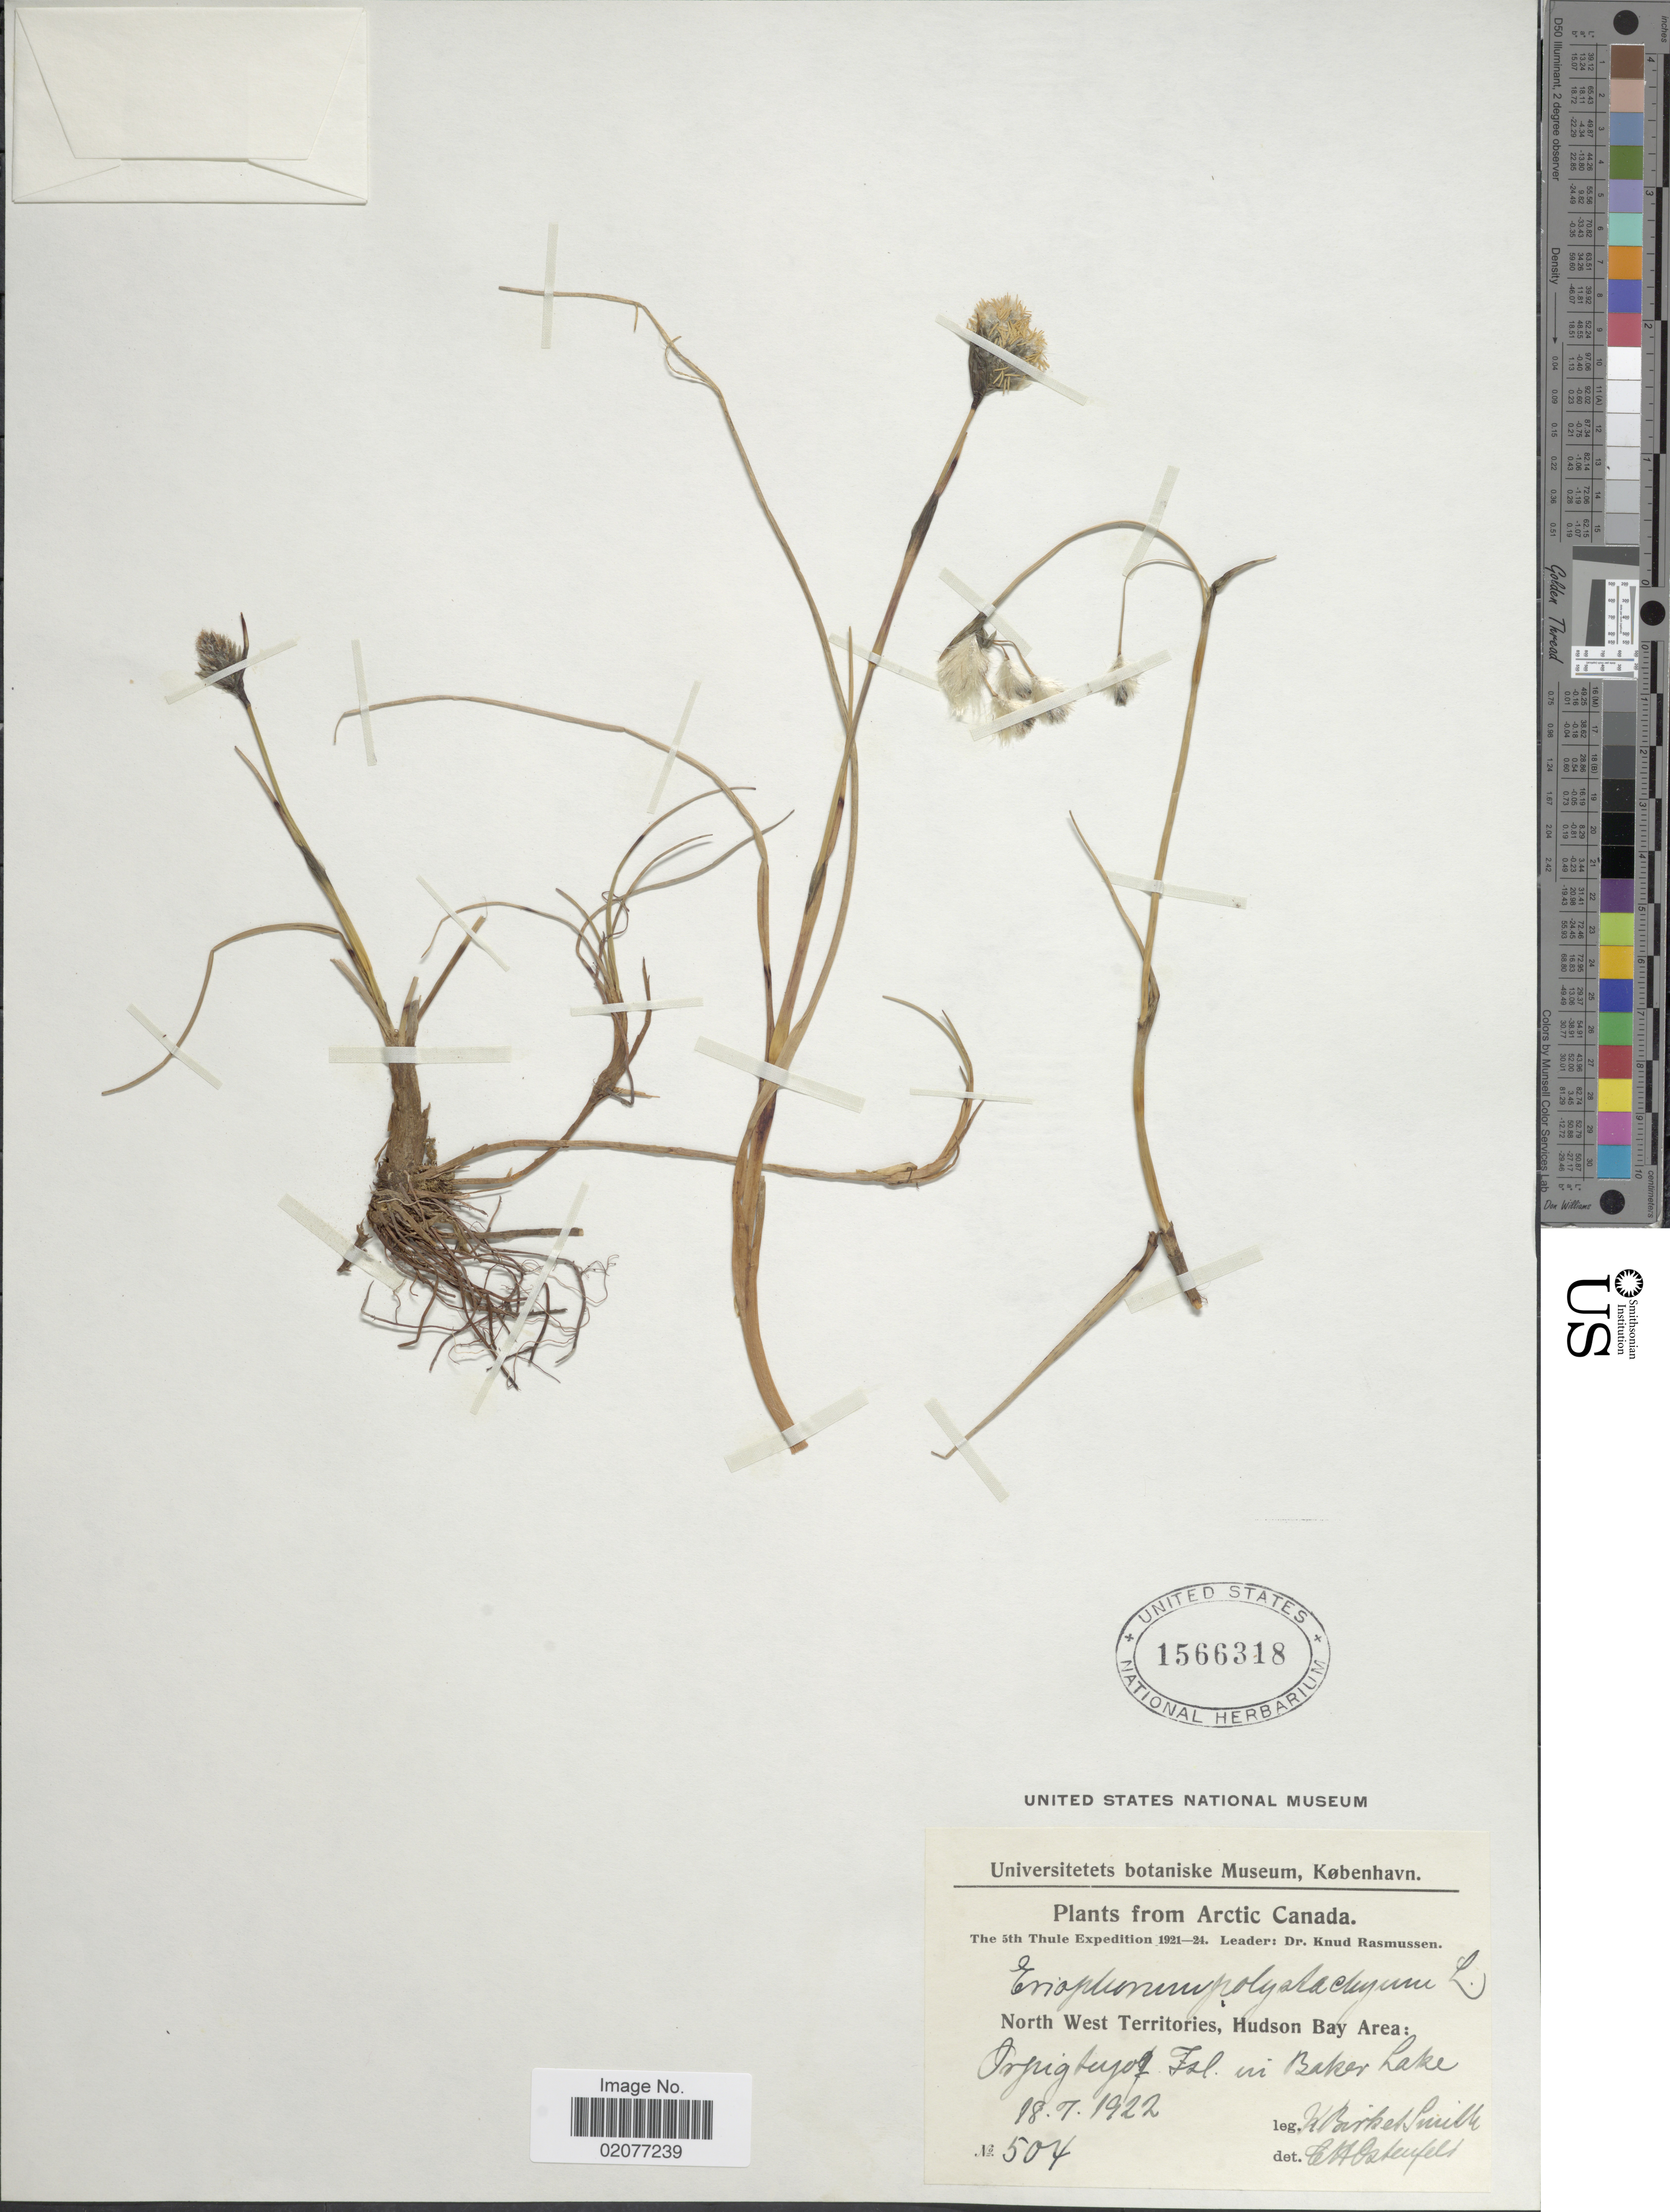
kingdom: Plantae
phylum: Tracheophyta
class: Liliopsida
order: Poales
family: Cyperaceae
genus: Eriophorum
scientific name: Eriophorum angustifolium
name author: Honck.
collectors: K. Birket-Smith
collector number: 504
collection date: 1922-07-18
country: Canada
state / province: Northwest Territories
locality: Arctic Canada. North West Territories, Hudson Bay Area: Ispigtugoq [interpreted] Isl. in Baker Lake.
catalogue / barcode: US 1566318